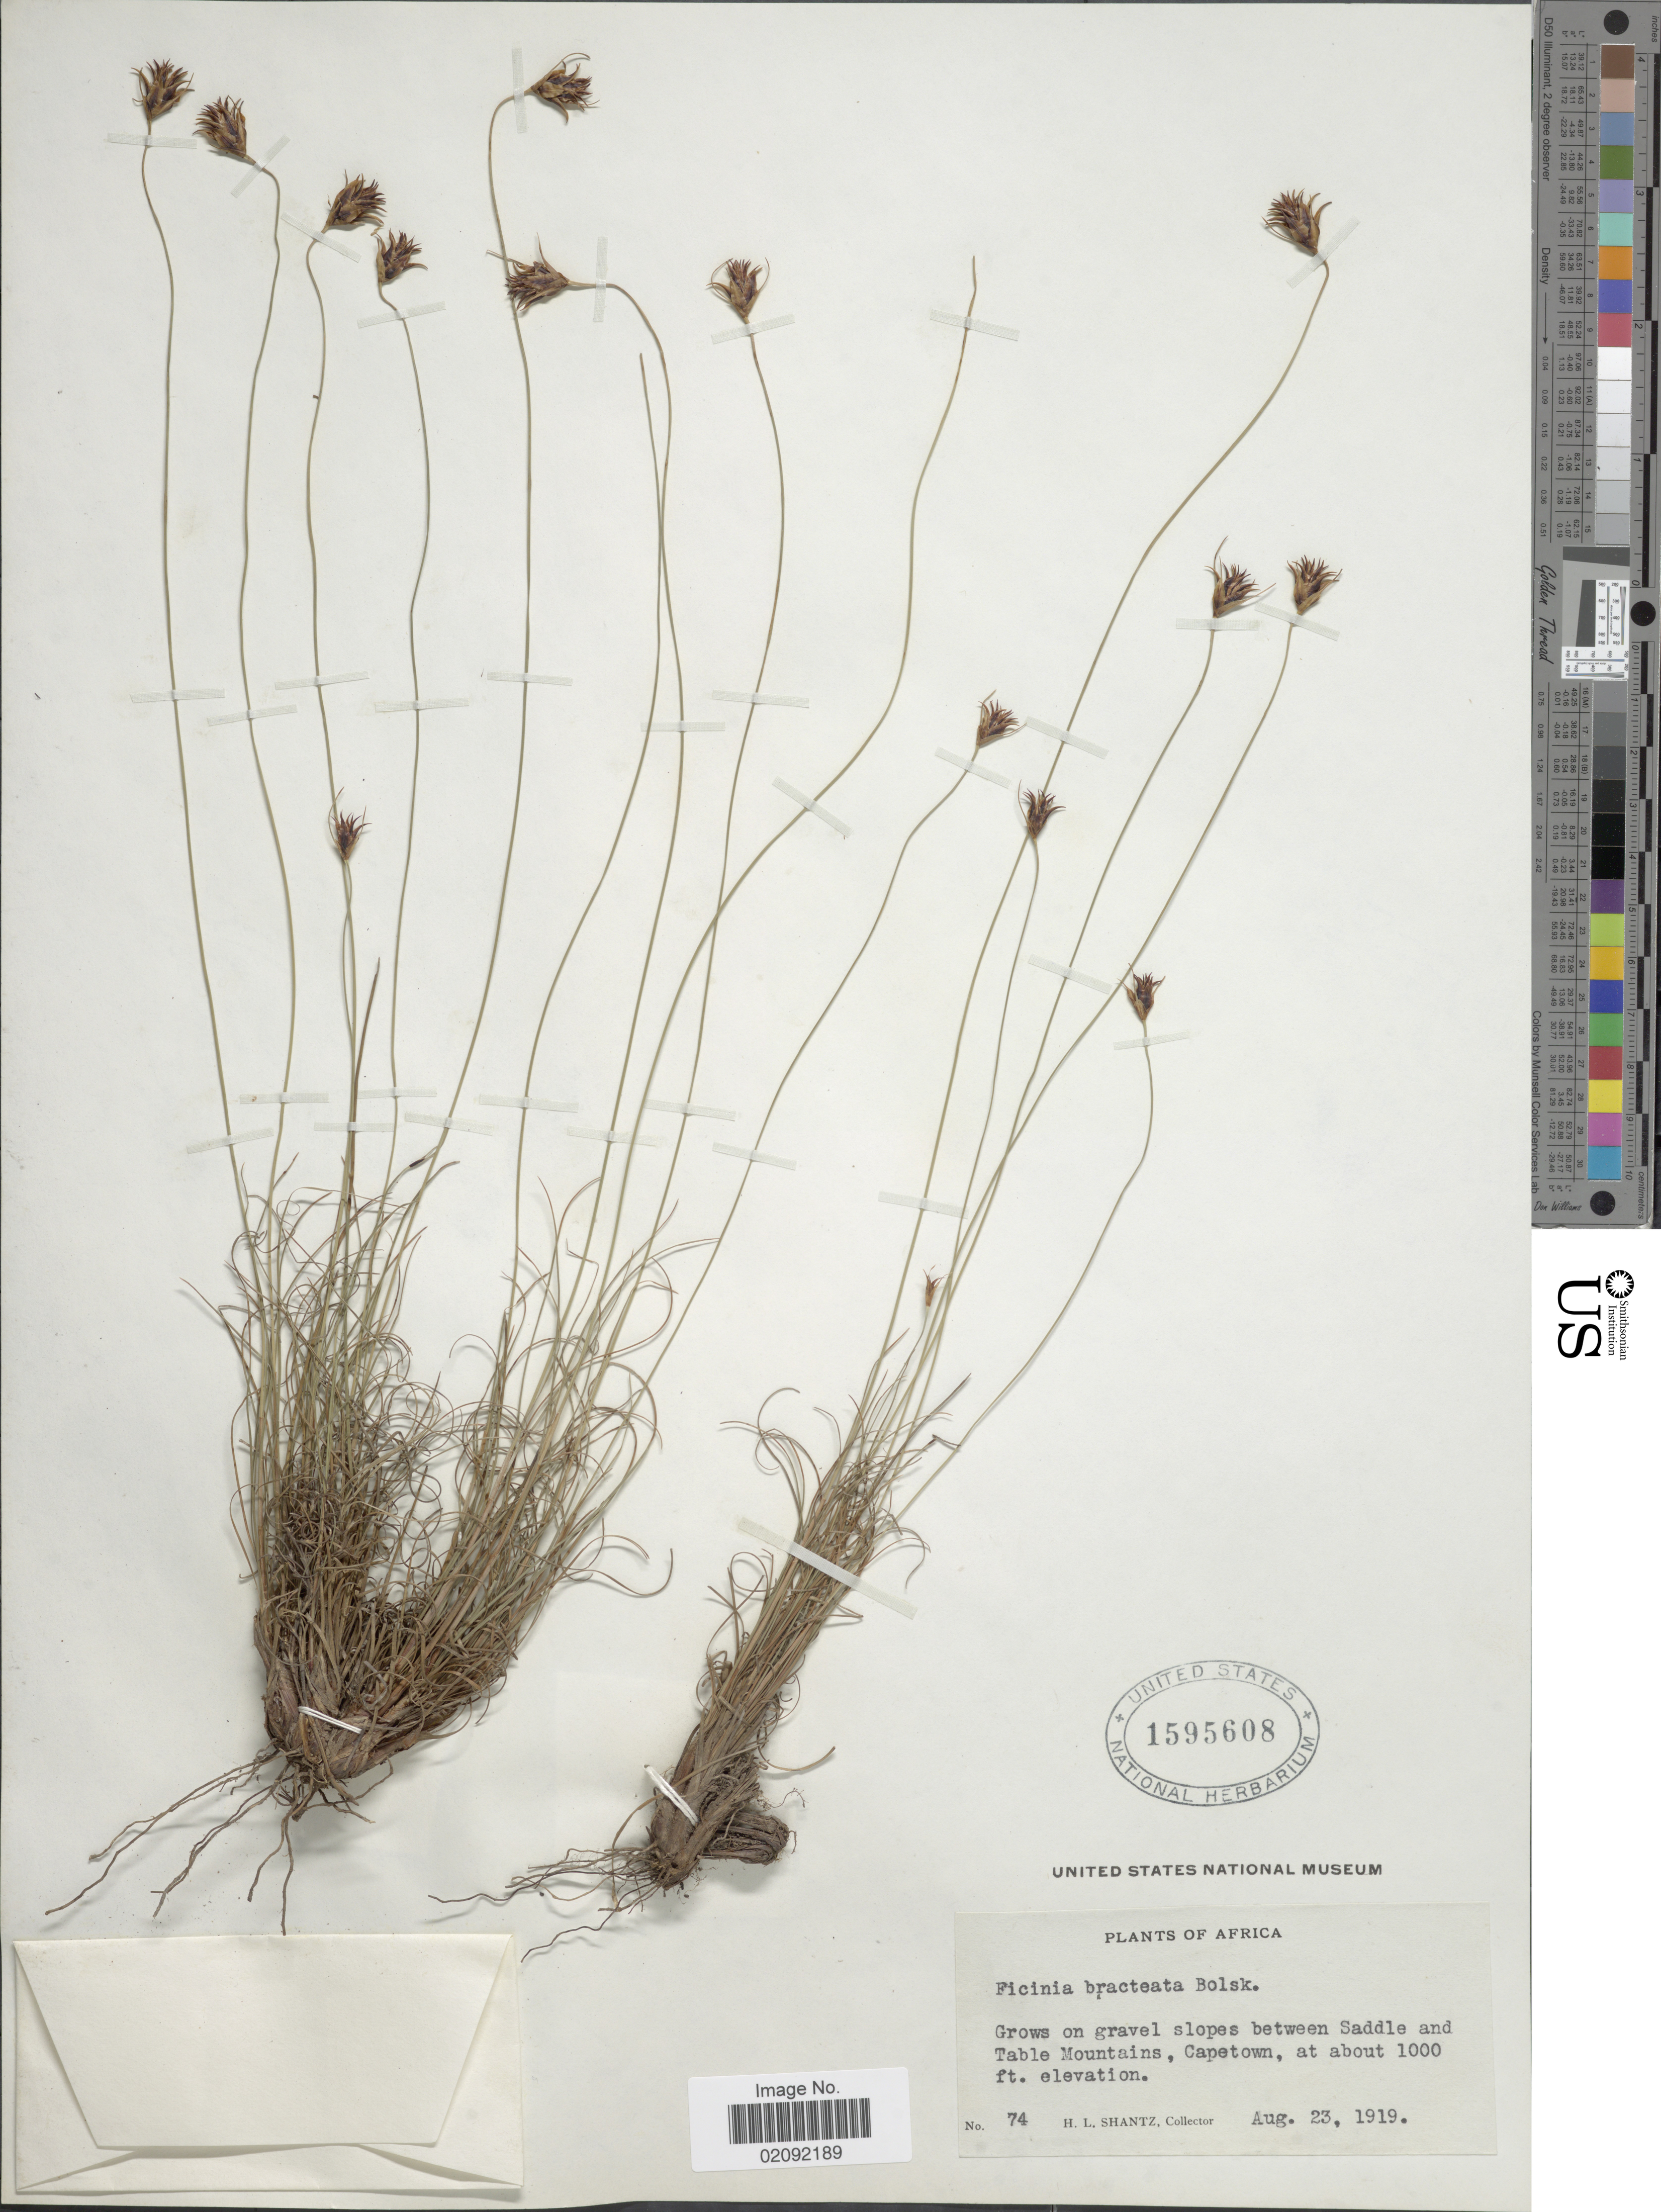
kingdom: Plantae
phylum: Tracheophyta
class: Liliopsida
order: Poales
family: Cyperaceae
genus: Ficinia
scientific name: Ficinia nigrescens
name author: (Schrad.) J. Raynal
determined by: Strong, Mark T., (BOT), Smithsonian Institution - National Museum of Natural History (UNITED STATES)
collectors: H. Shantz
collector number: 74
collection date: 1919-08-23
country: South Africa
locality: Africa, Grows on the gravel slopes between Saddle and Table Mountains, Capetown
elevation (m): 305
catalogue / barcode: US 1595608